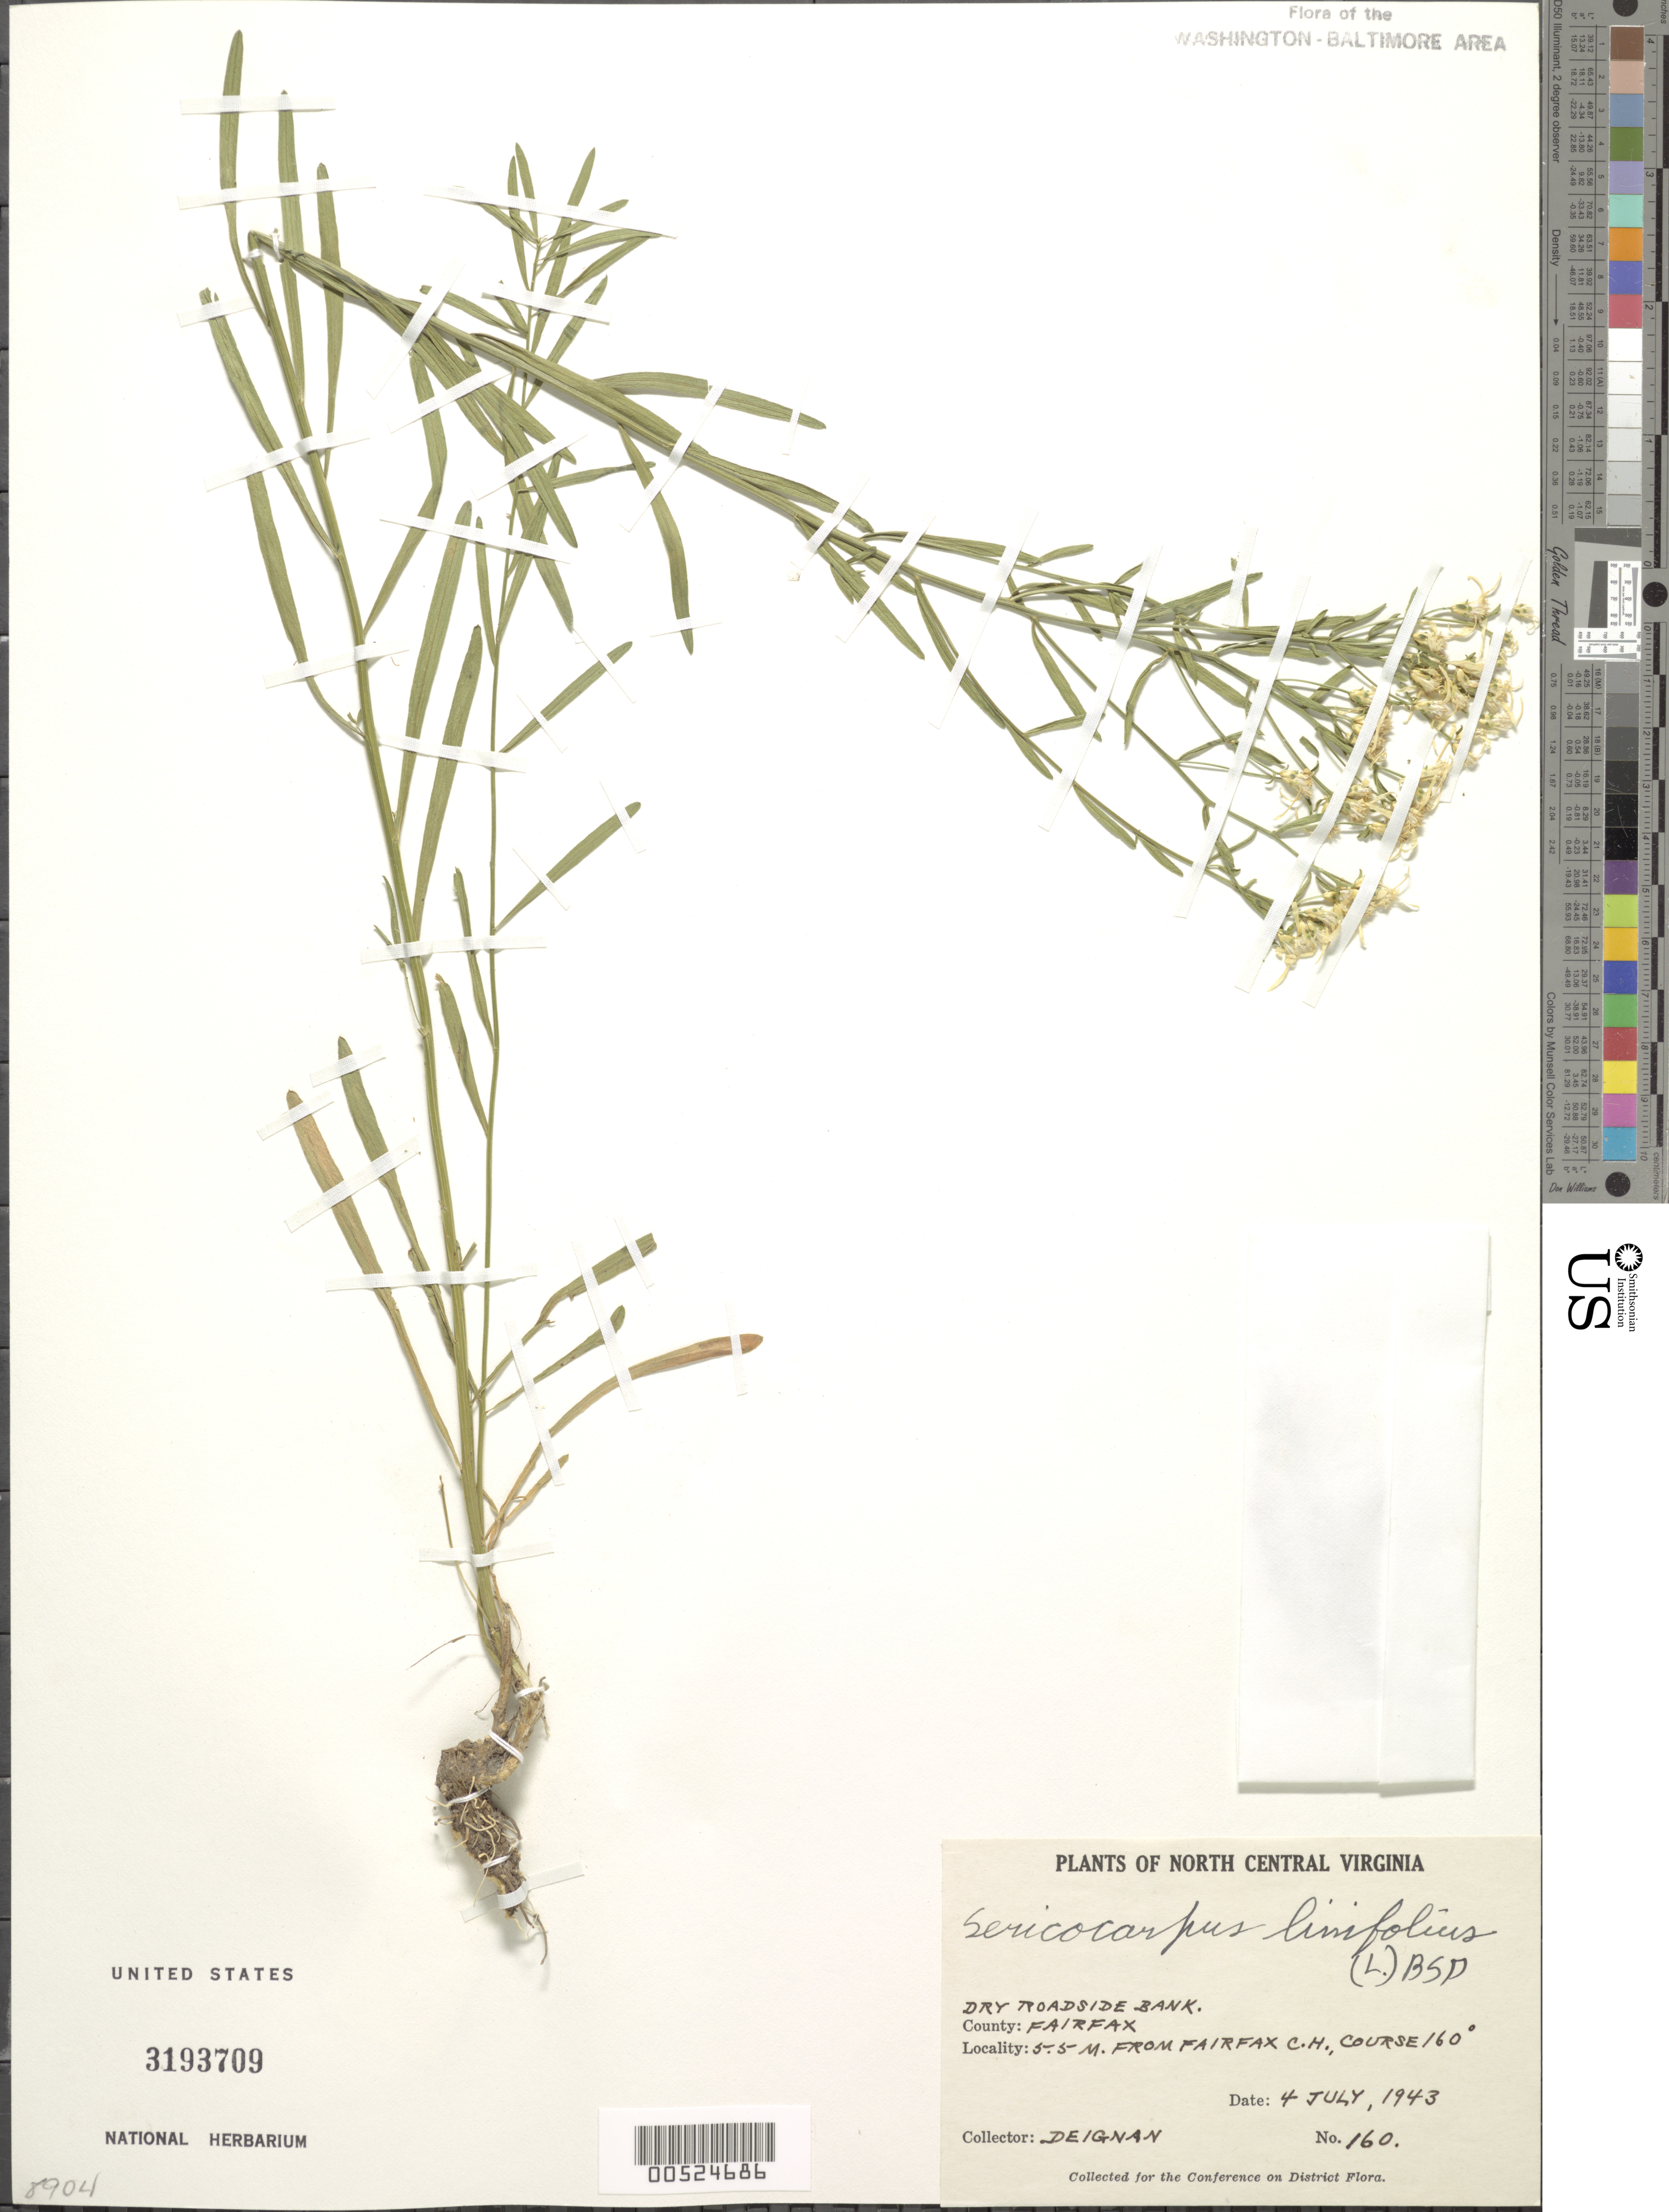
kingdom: Plantae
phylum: Tracheophyta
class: Magnoliopsida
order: Asterales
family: Asteraceae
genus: Sericocarpus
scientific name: Sericocarpus linifolius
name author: (L.) Britton, Stearns & Poggenb.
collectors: H. Deignan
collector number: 160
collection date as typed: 04 Jul 1943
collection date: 1943-07-04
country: United States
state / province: Virginia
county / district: Fairfax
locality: Fairfax Courthouse, 5.5 mi. from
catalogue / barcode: US 3193709